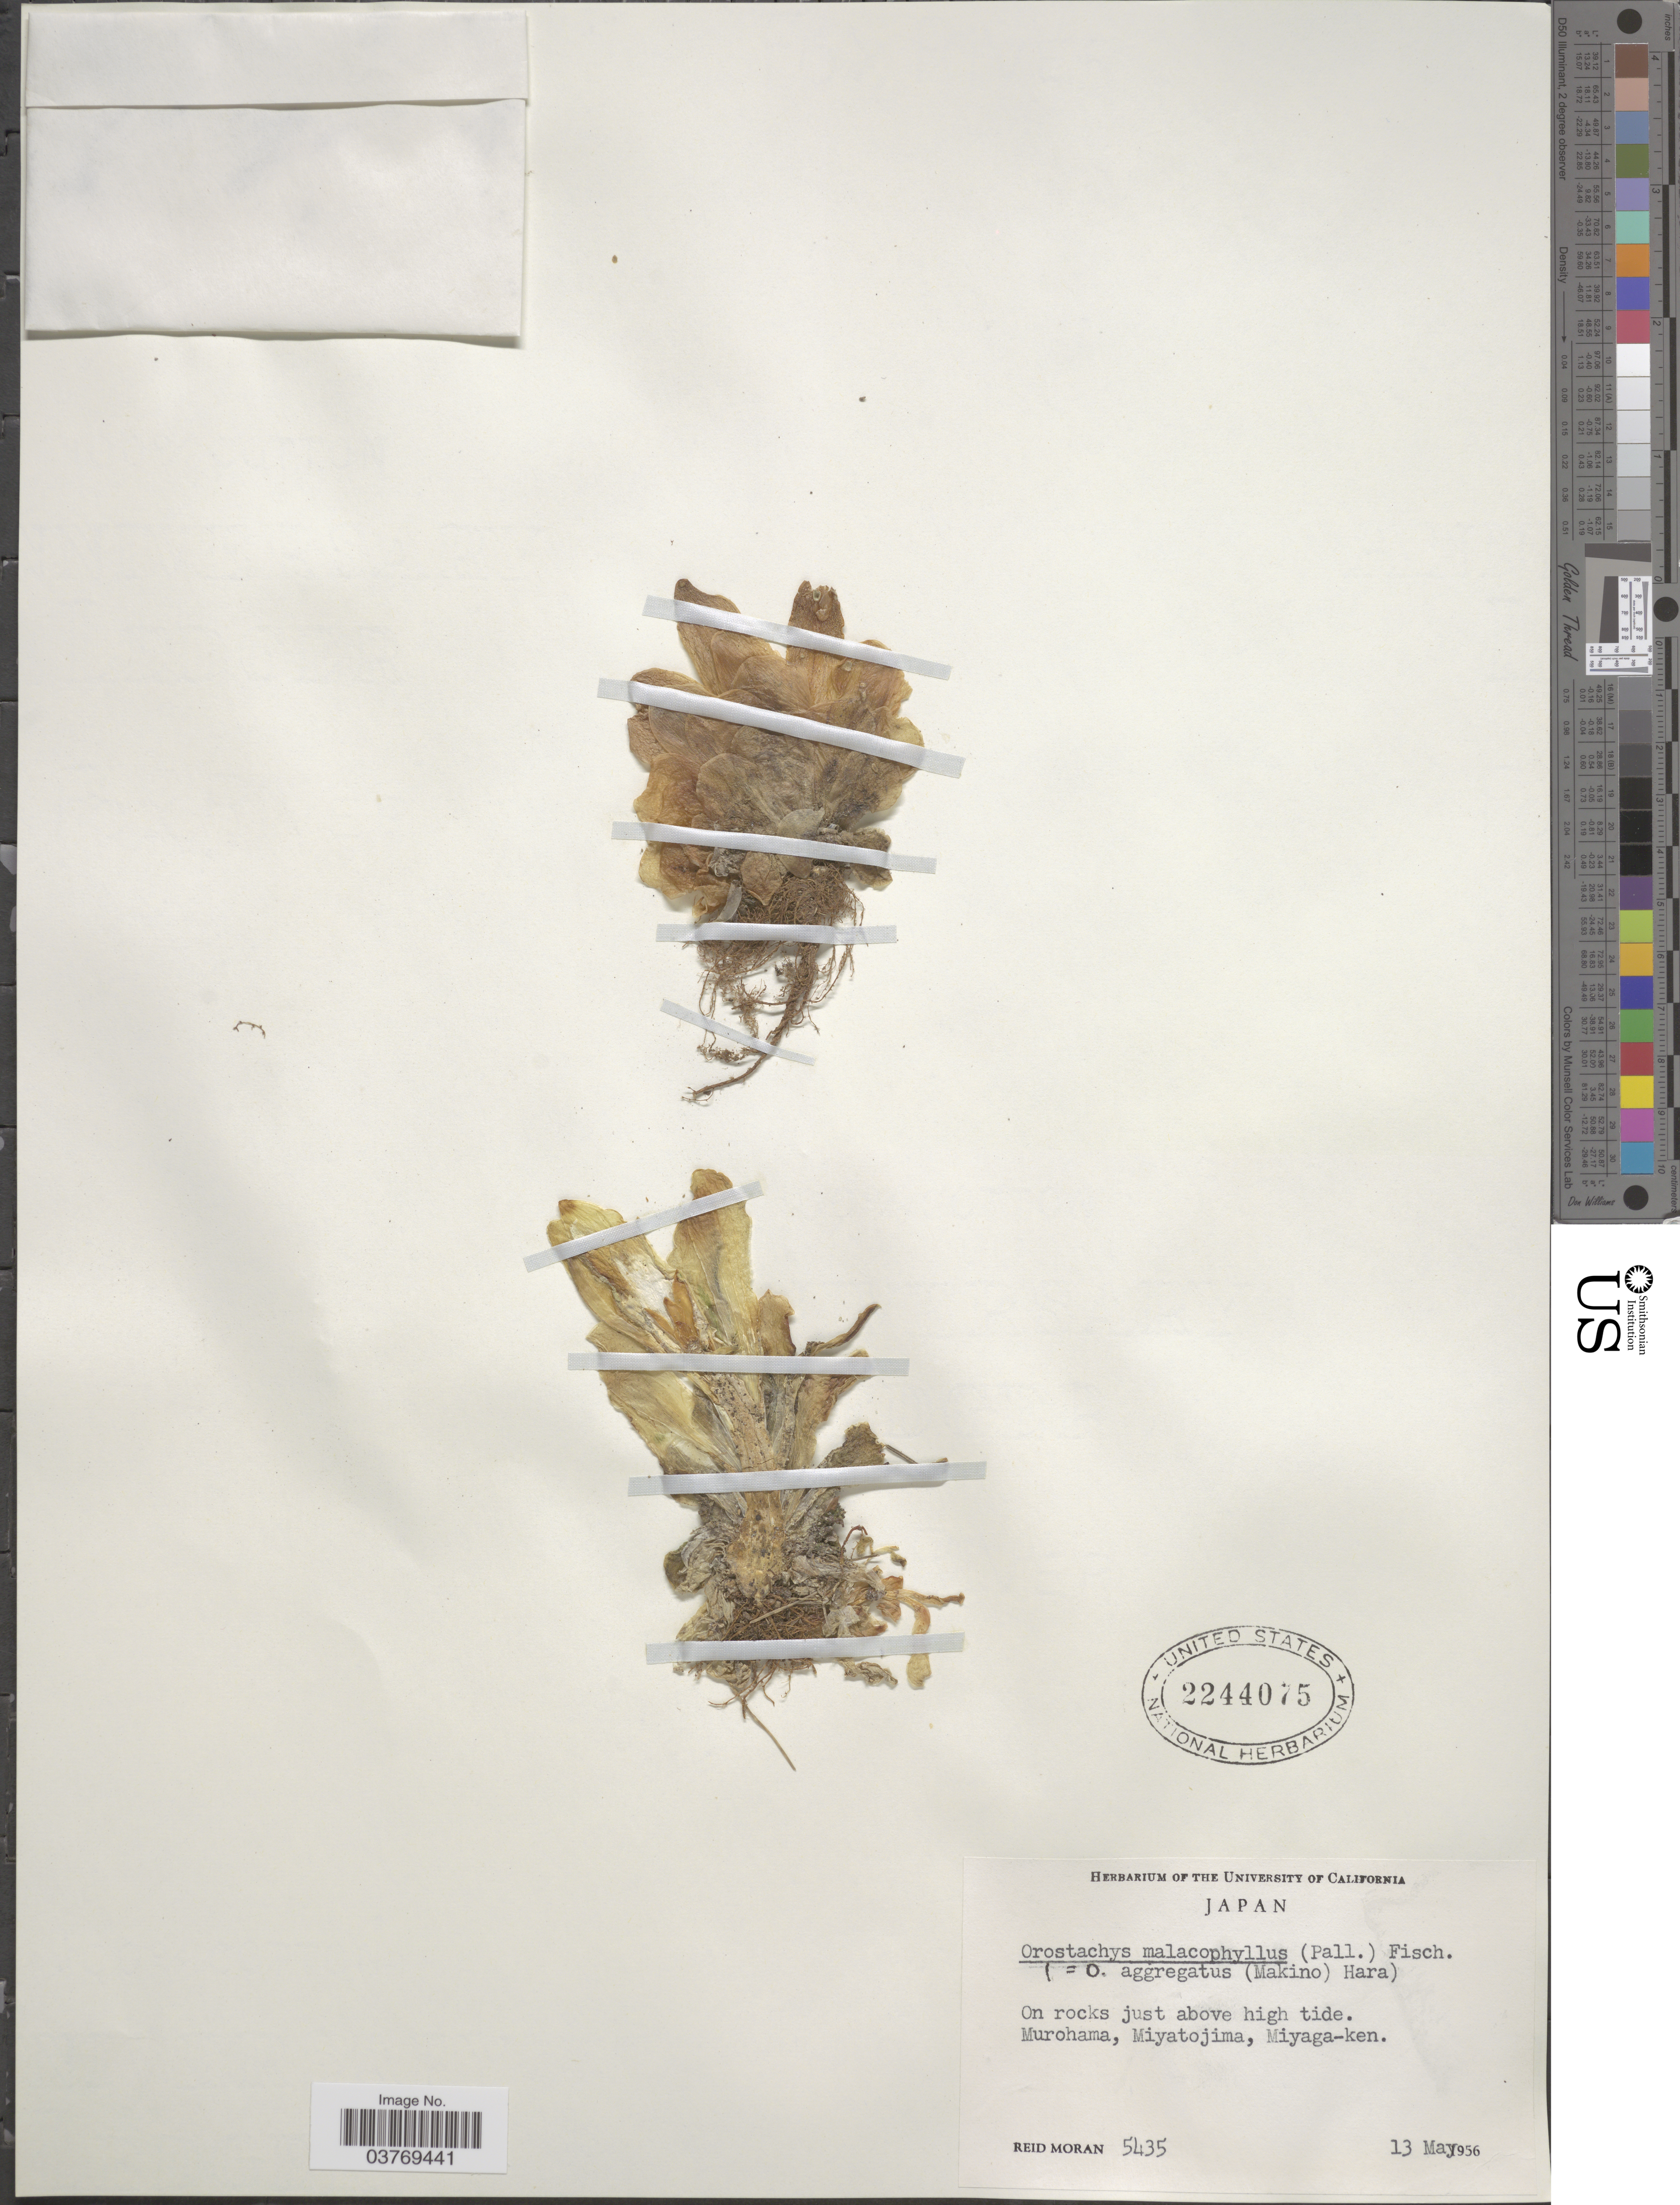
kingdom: Plantae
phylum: Tracheophyta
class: Magnoliopsida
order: Saxifragales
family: Crassulaceae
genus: Orostachys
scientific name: Orostachys malacophylla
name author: (Pall.) Fisch.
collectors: R. V. Moran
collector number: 5435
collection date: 1956-05-13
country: Japan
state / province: Miyagi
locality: On rocks just above high tide. Murohama, Miyatojima, Miyaga-ken.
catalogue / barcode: US 2244075